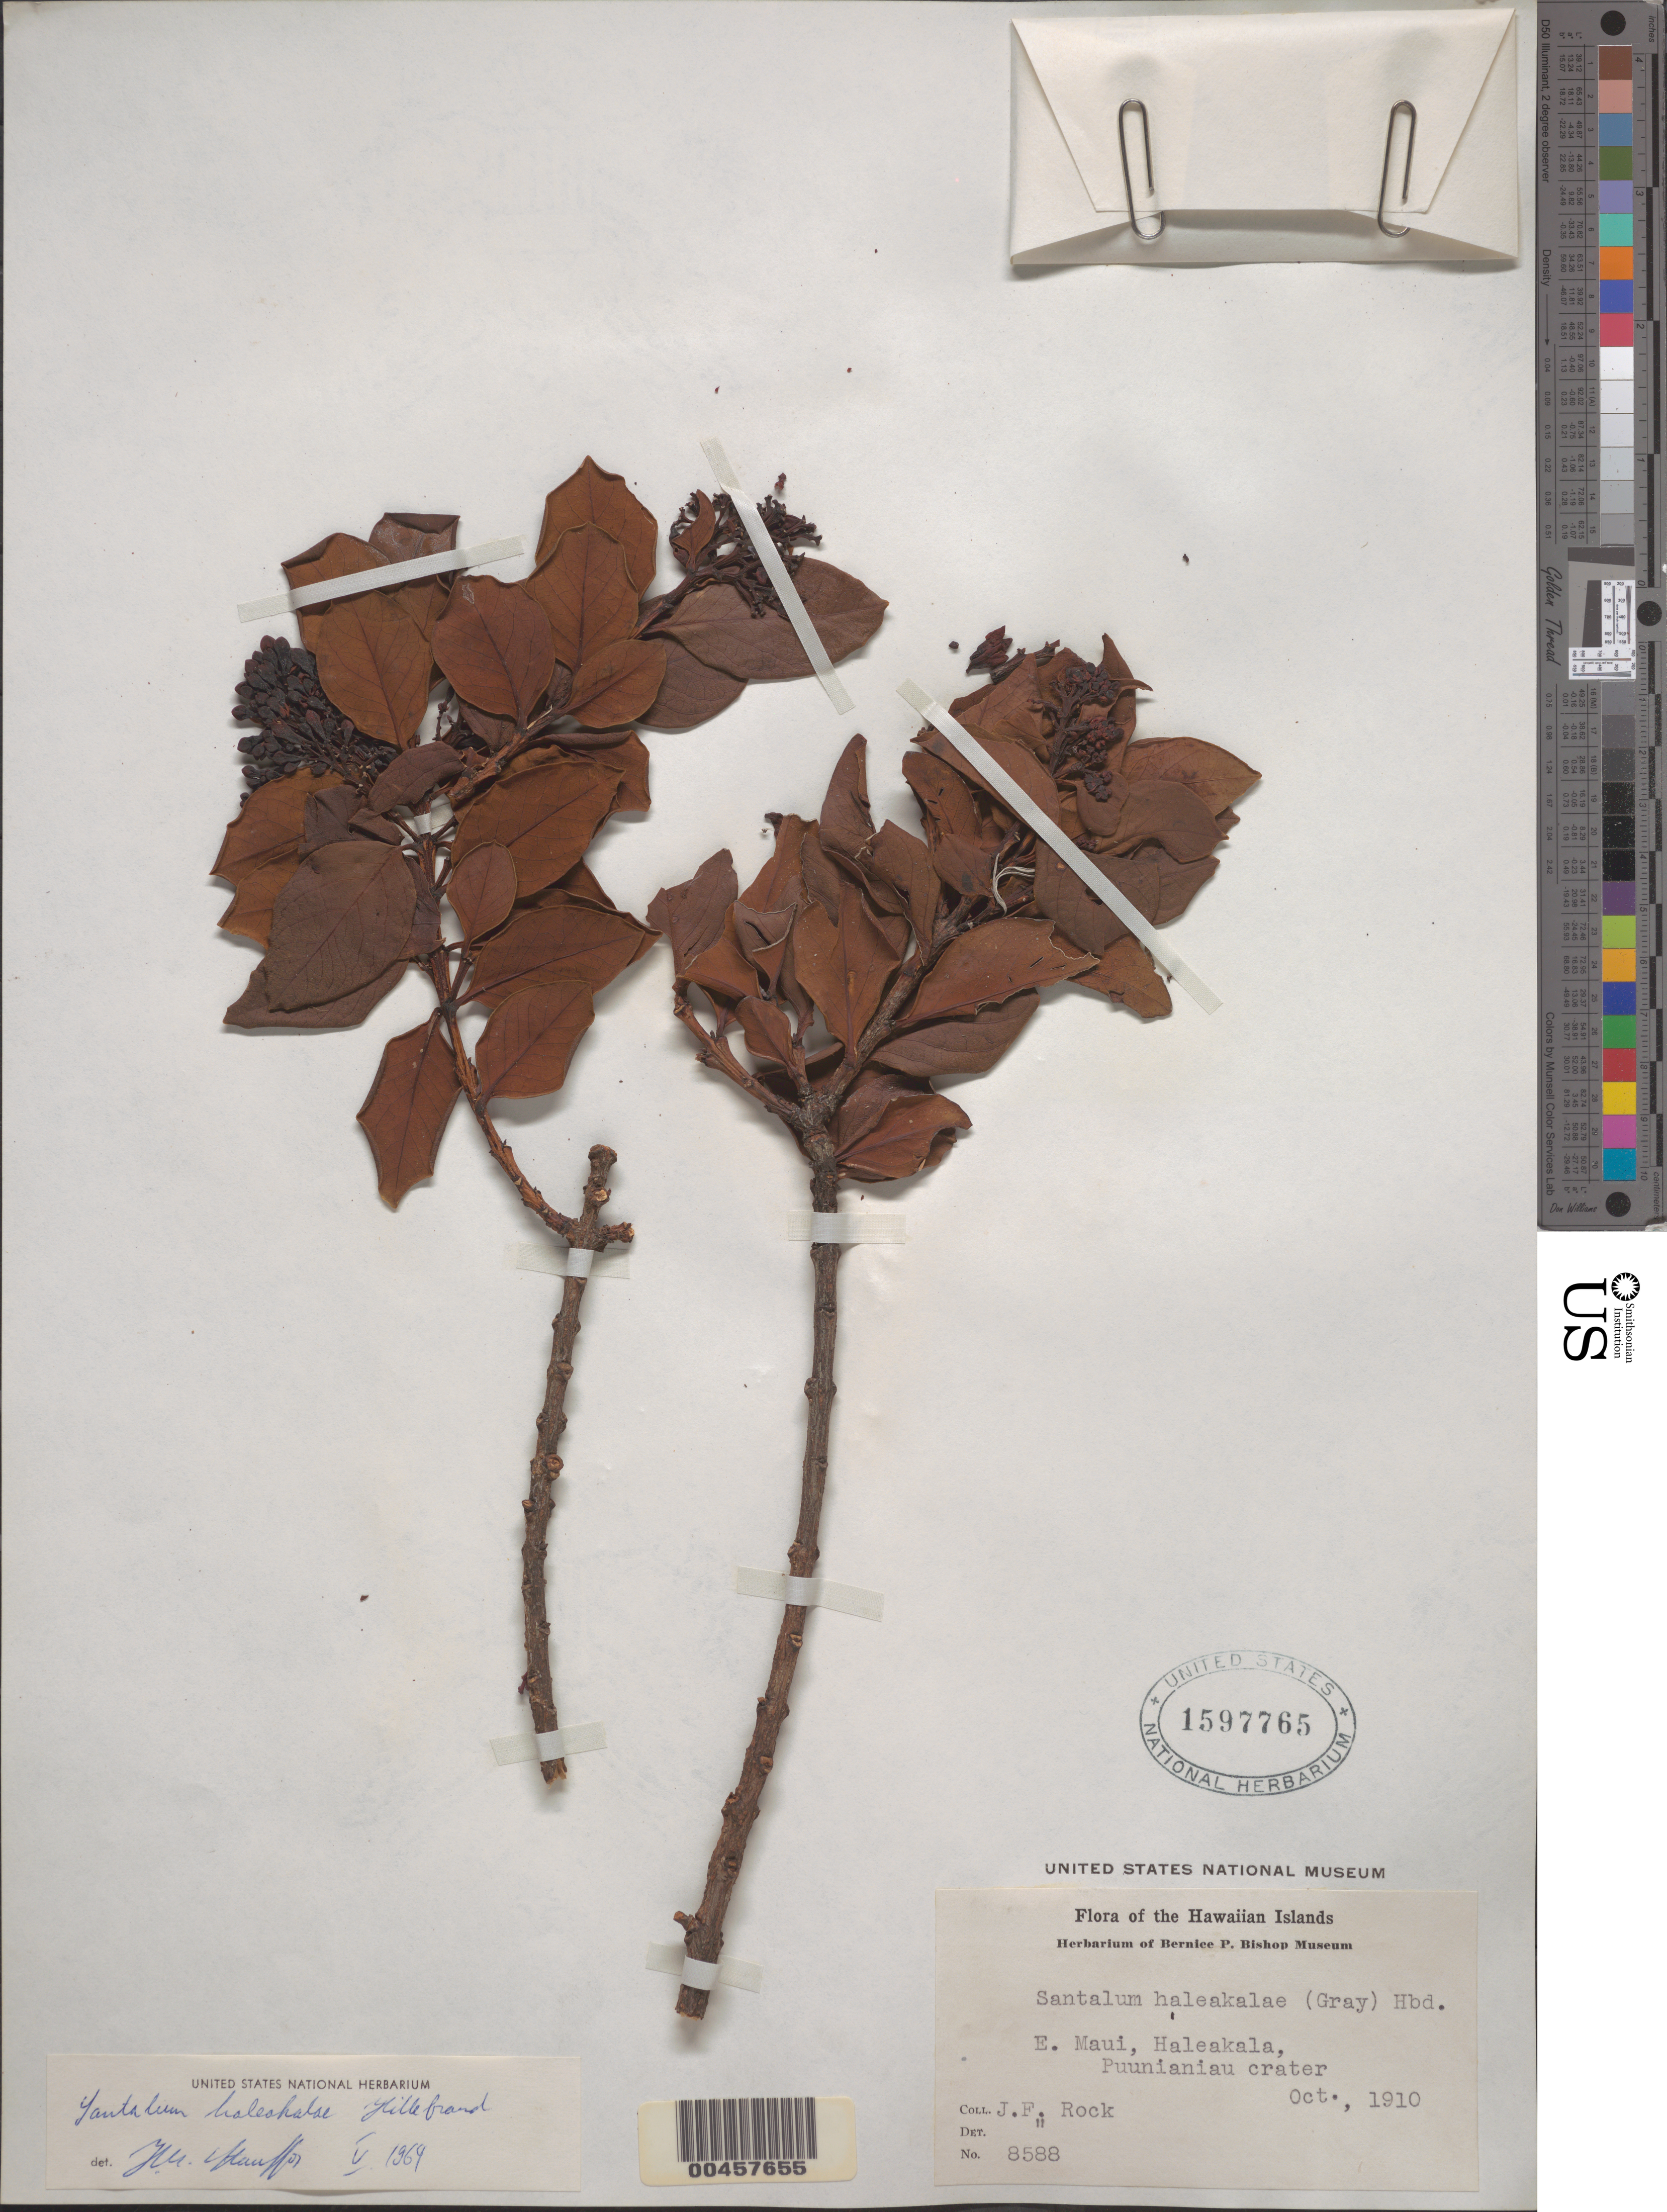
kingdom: Plantae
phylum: Tracheophyta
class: Magnoliopsida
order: Santalales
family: Santalaceae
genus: Santalum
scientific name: Santalum haleakalae var. haleakalae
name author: Hillebr.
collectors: J. F. Rock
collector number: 8588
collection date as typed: Oct 1910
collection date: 1910-10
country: United States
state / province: Hawaii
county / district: Maui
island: Maui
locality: E Maui, Haleakala, Puunianiau Crater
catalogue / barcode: US 1597765